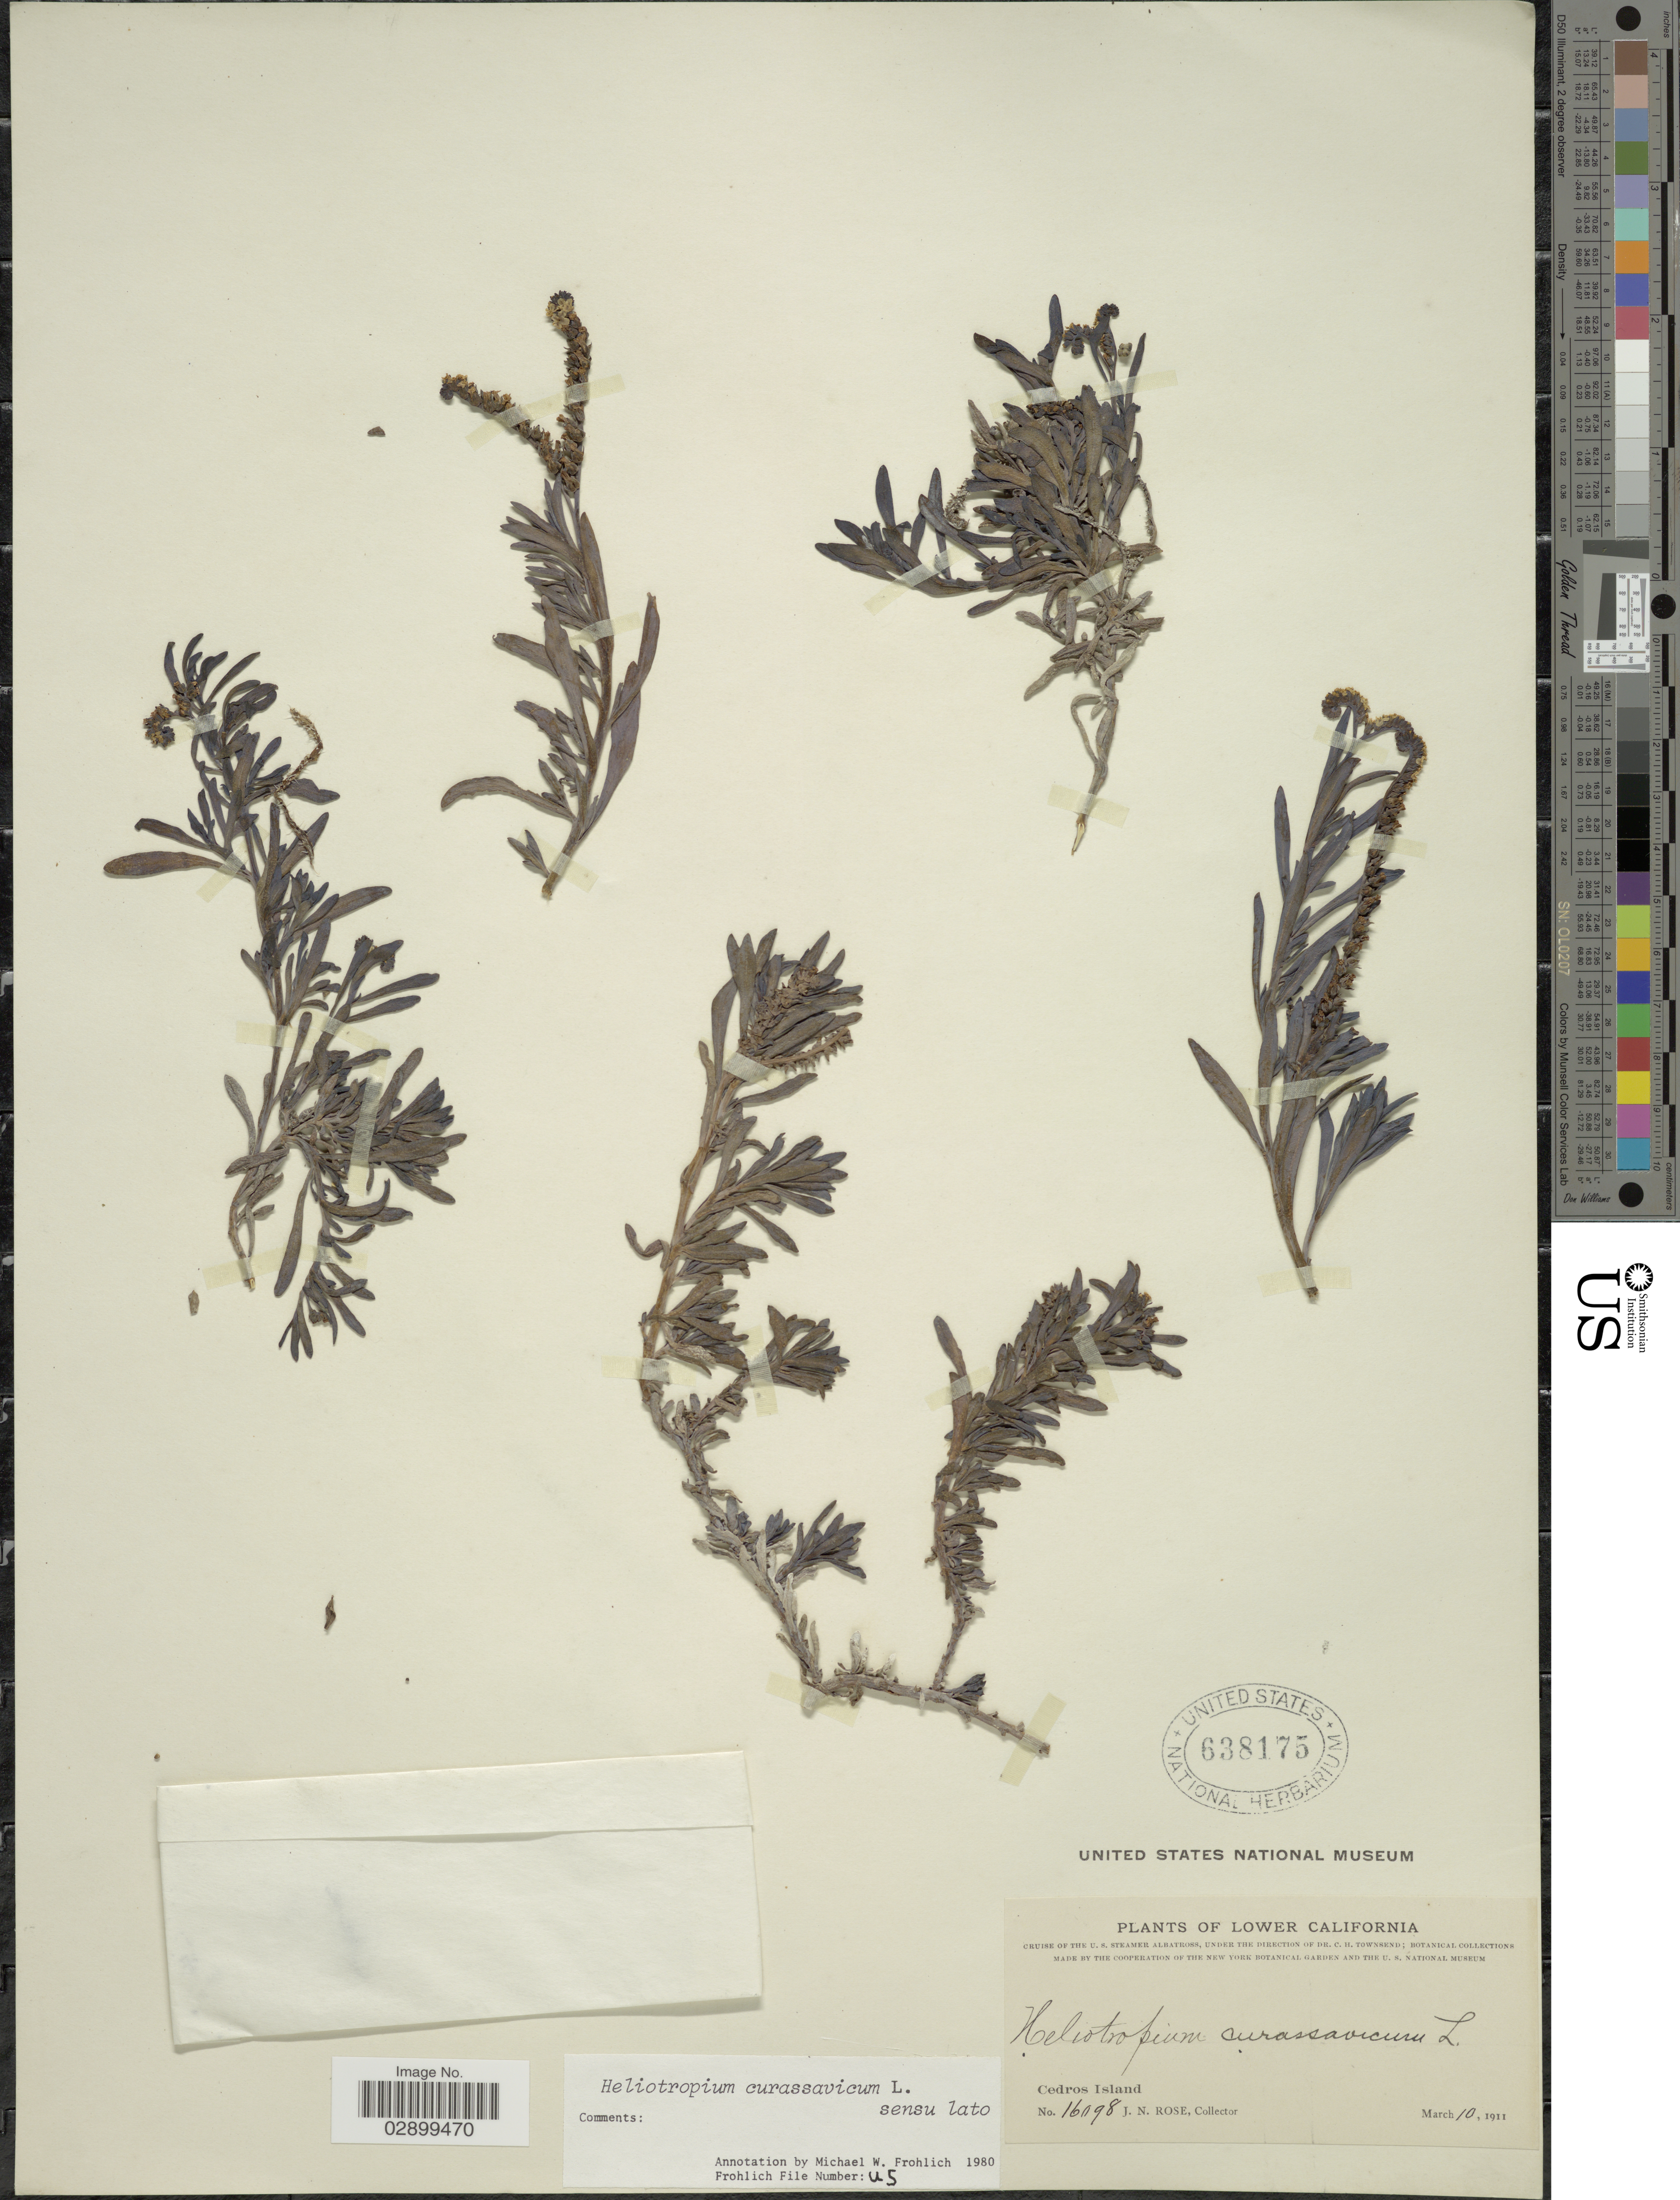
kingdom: Plantae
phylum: Tracheophyta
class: Magnoliopsida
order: Boraginales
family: Heliotropiaceae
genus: Heliotropium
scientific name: Heliotropium curassavicum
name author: L.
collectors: J. N. Rose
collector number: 16098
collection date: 1911-03-10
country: Mexico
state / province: Baja California Norte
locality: Lower California. Cedros Island.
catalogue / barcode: US 638175